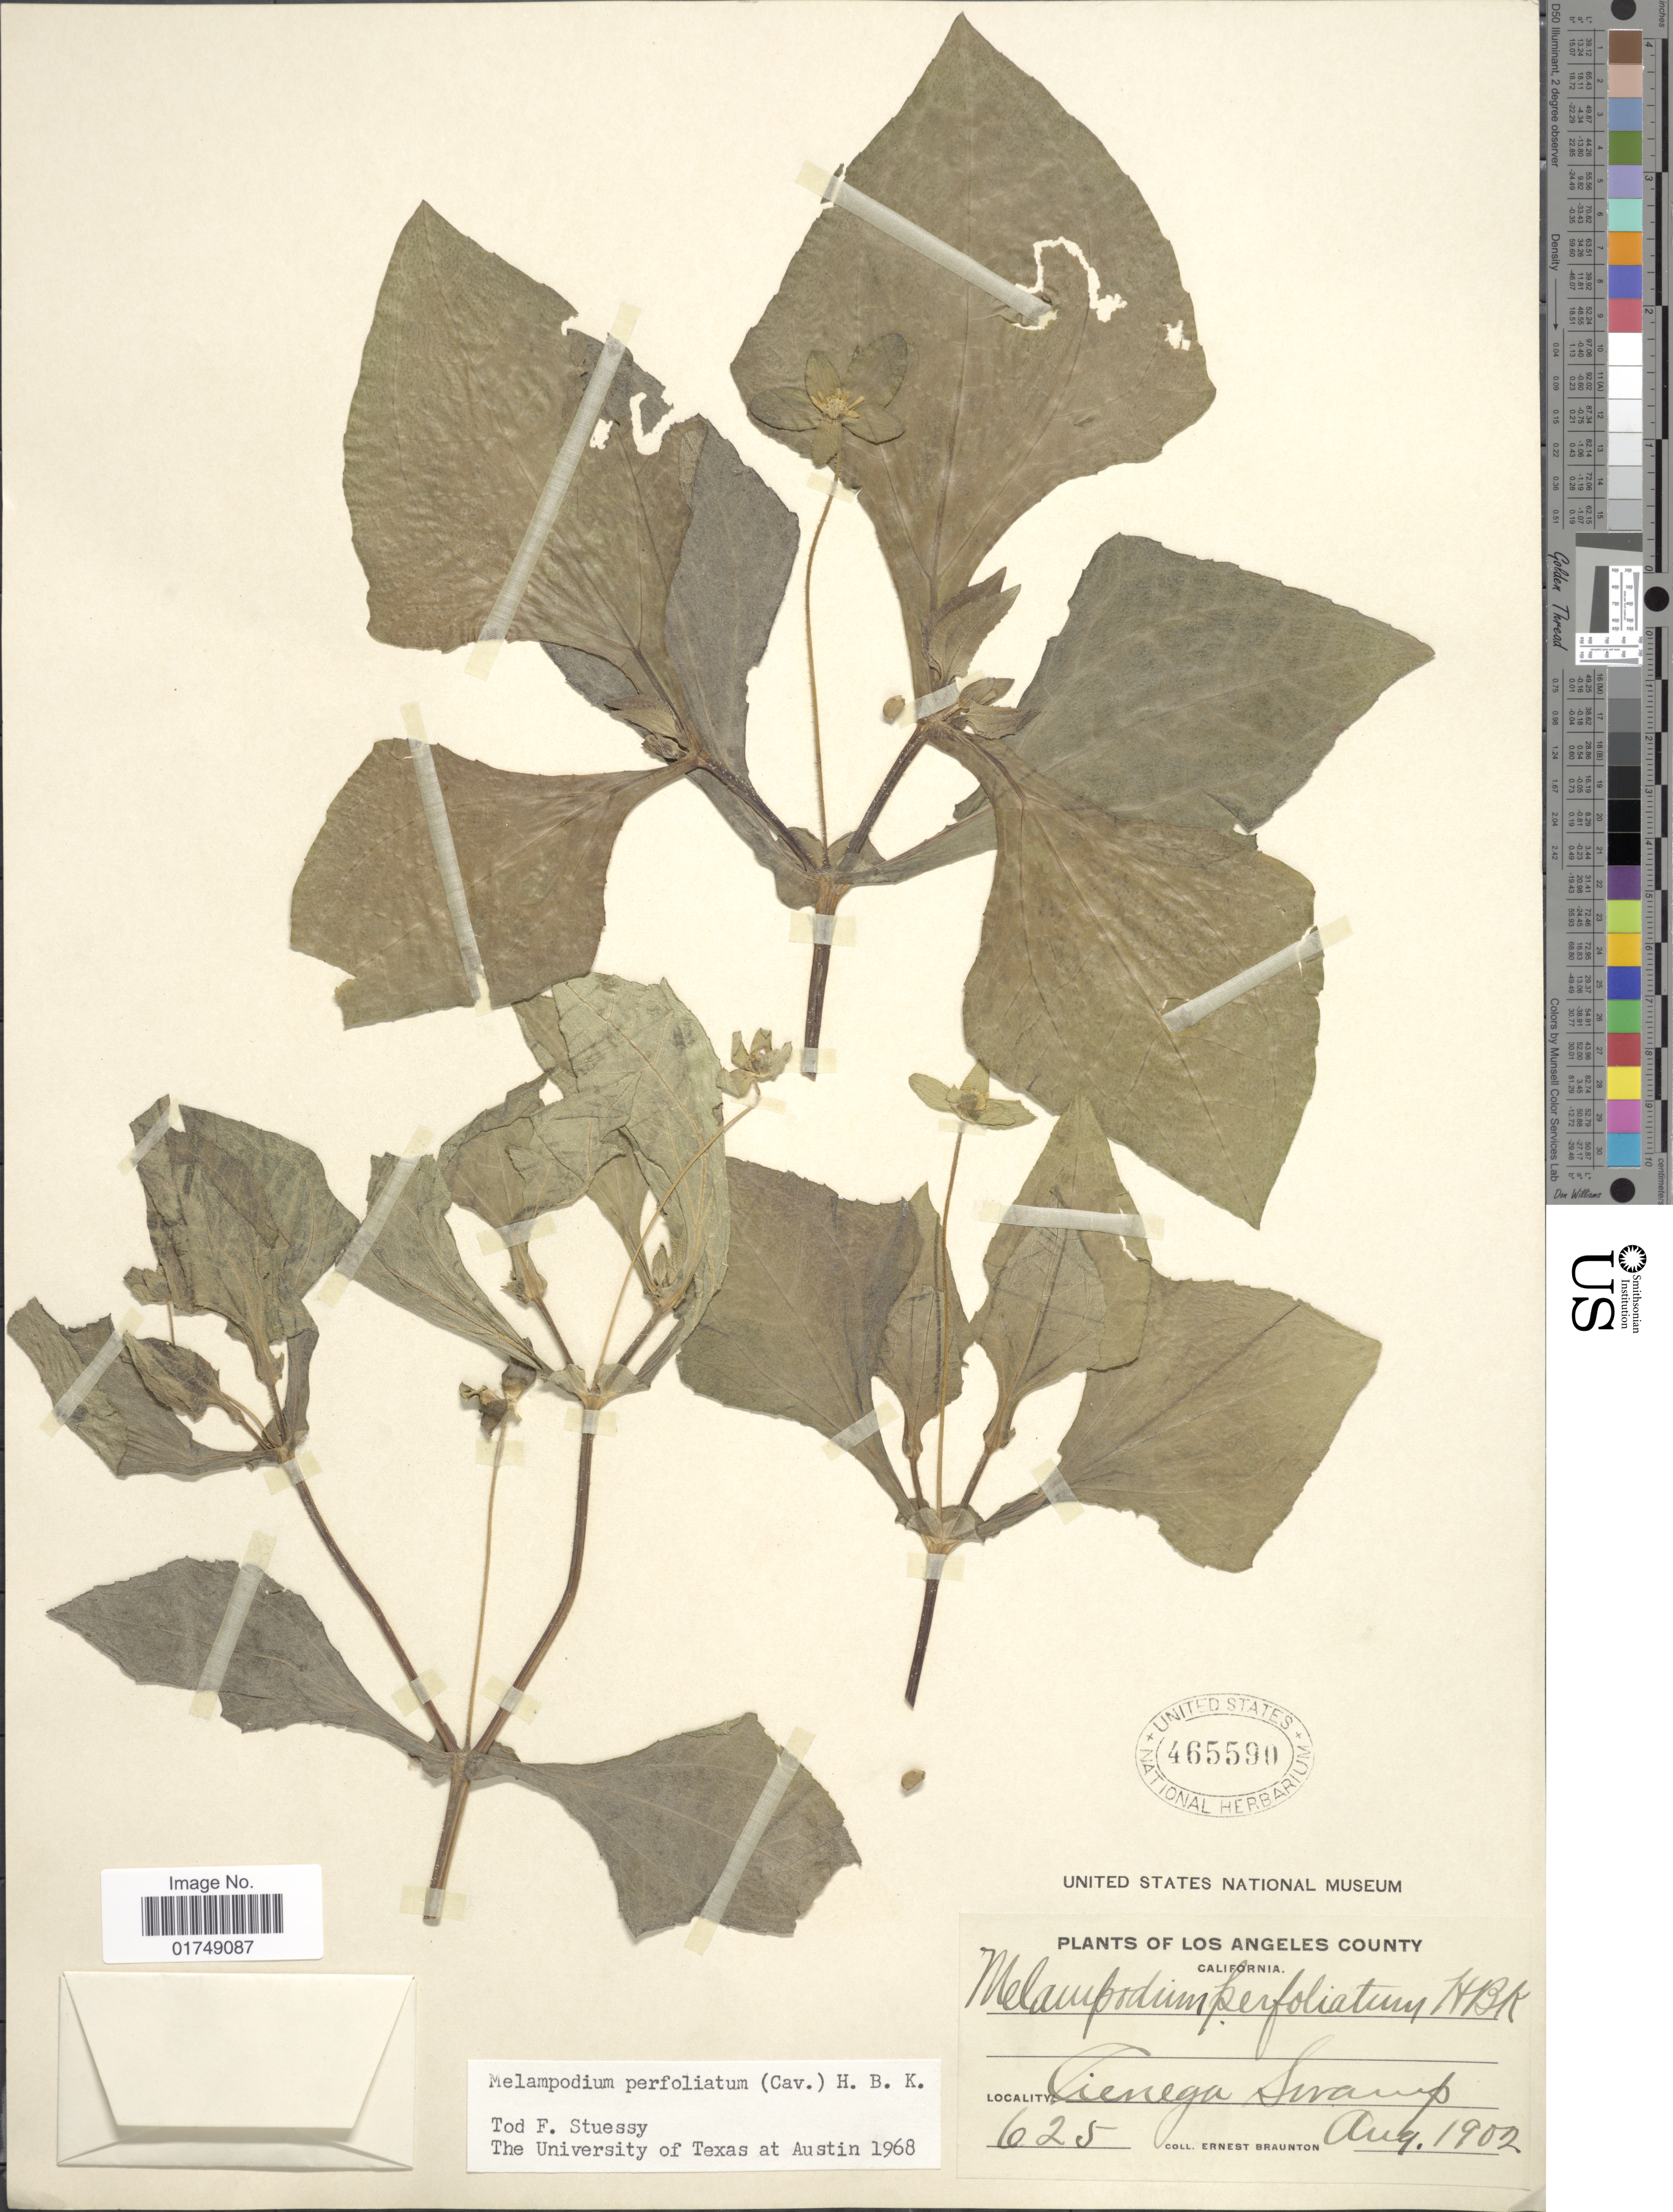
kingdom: Plantae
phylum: Tracheophyta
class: Magnoliopsida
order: Asterales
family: Asteraceae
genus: Melampodium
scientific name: Melampodium perfoliatum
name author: (Cav.) Kunth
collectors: E. Braunton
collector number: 625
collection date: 1902-08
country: United States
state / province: California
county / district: Los Angeles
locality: Los Angeles County, Cienaga Swamp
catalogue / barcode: US 465590